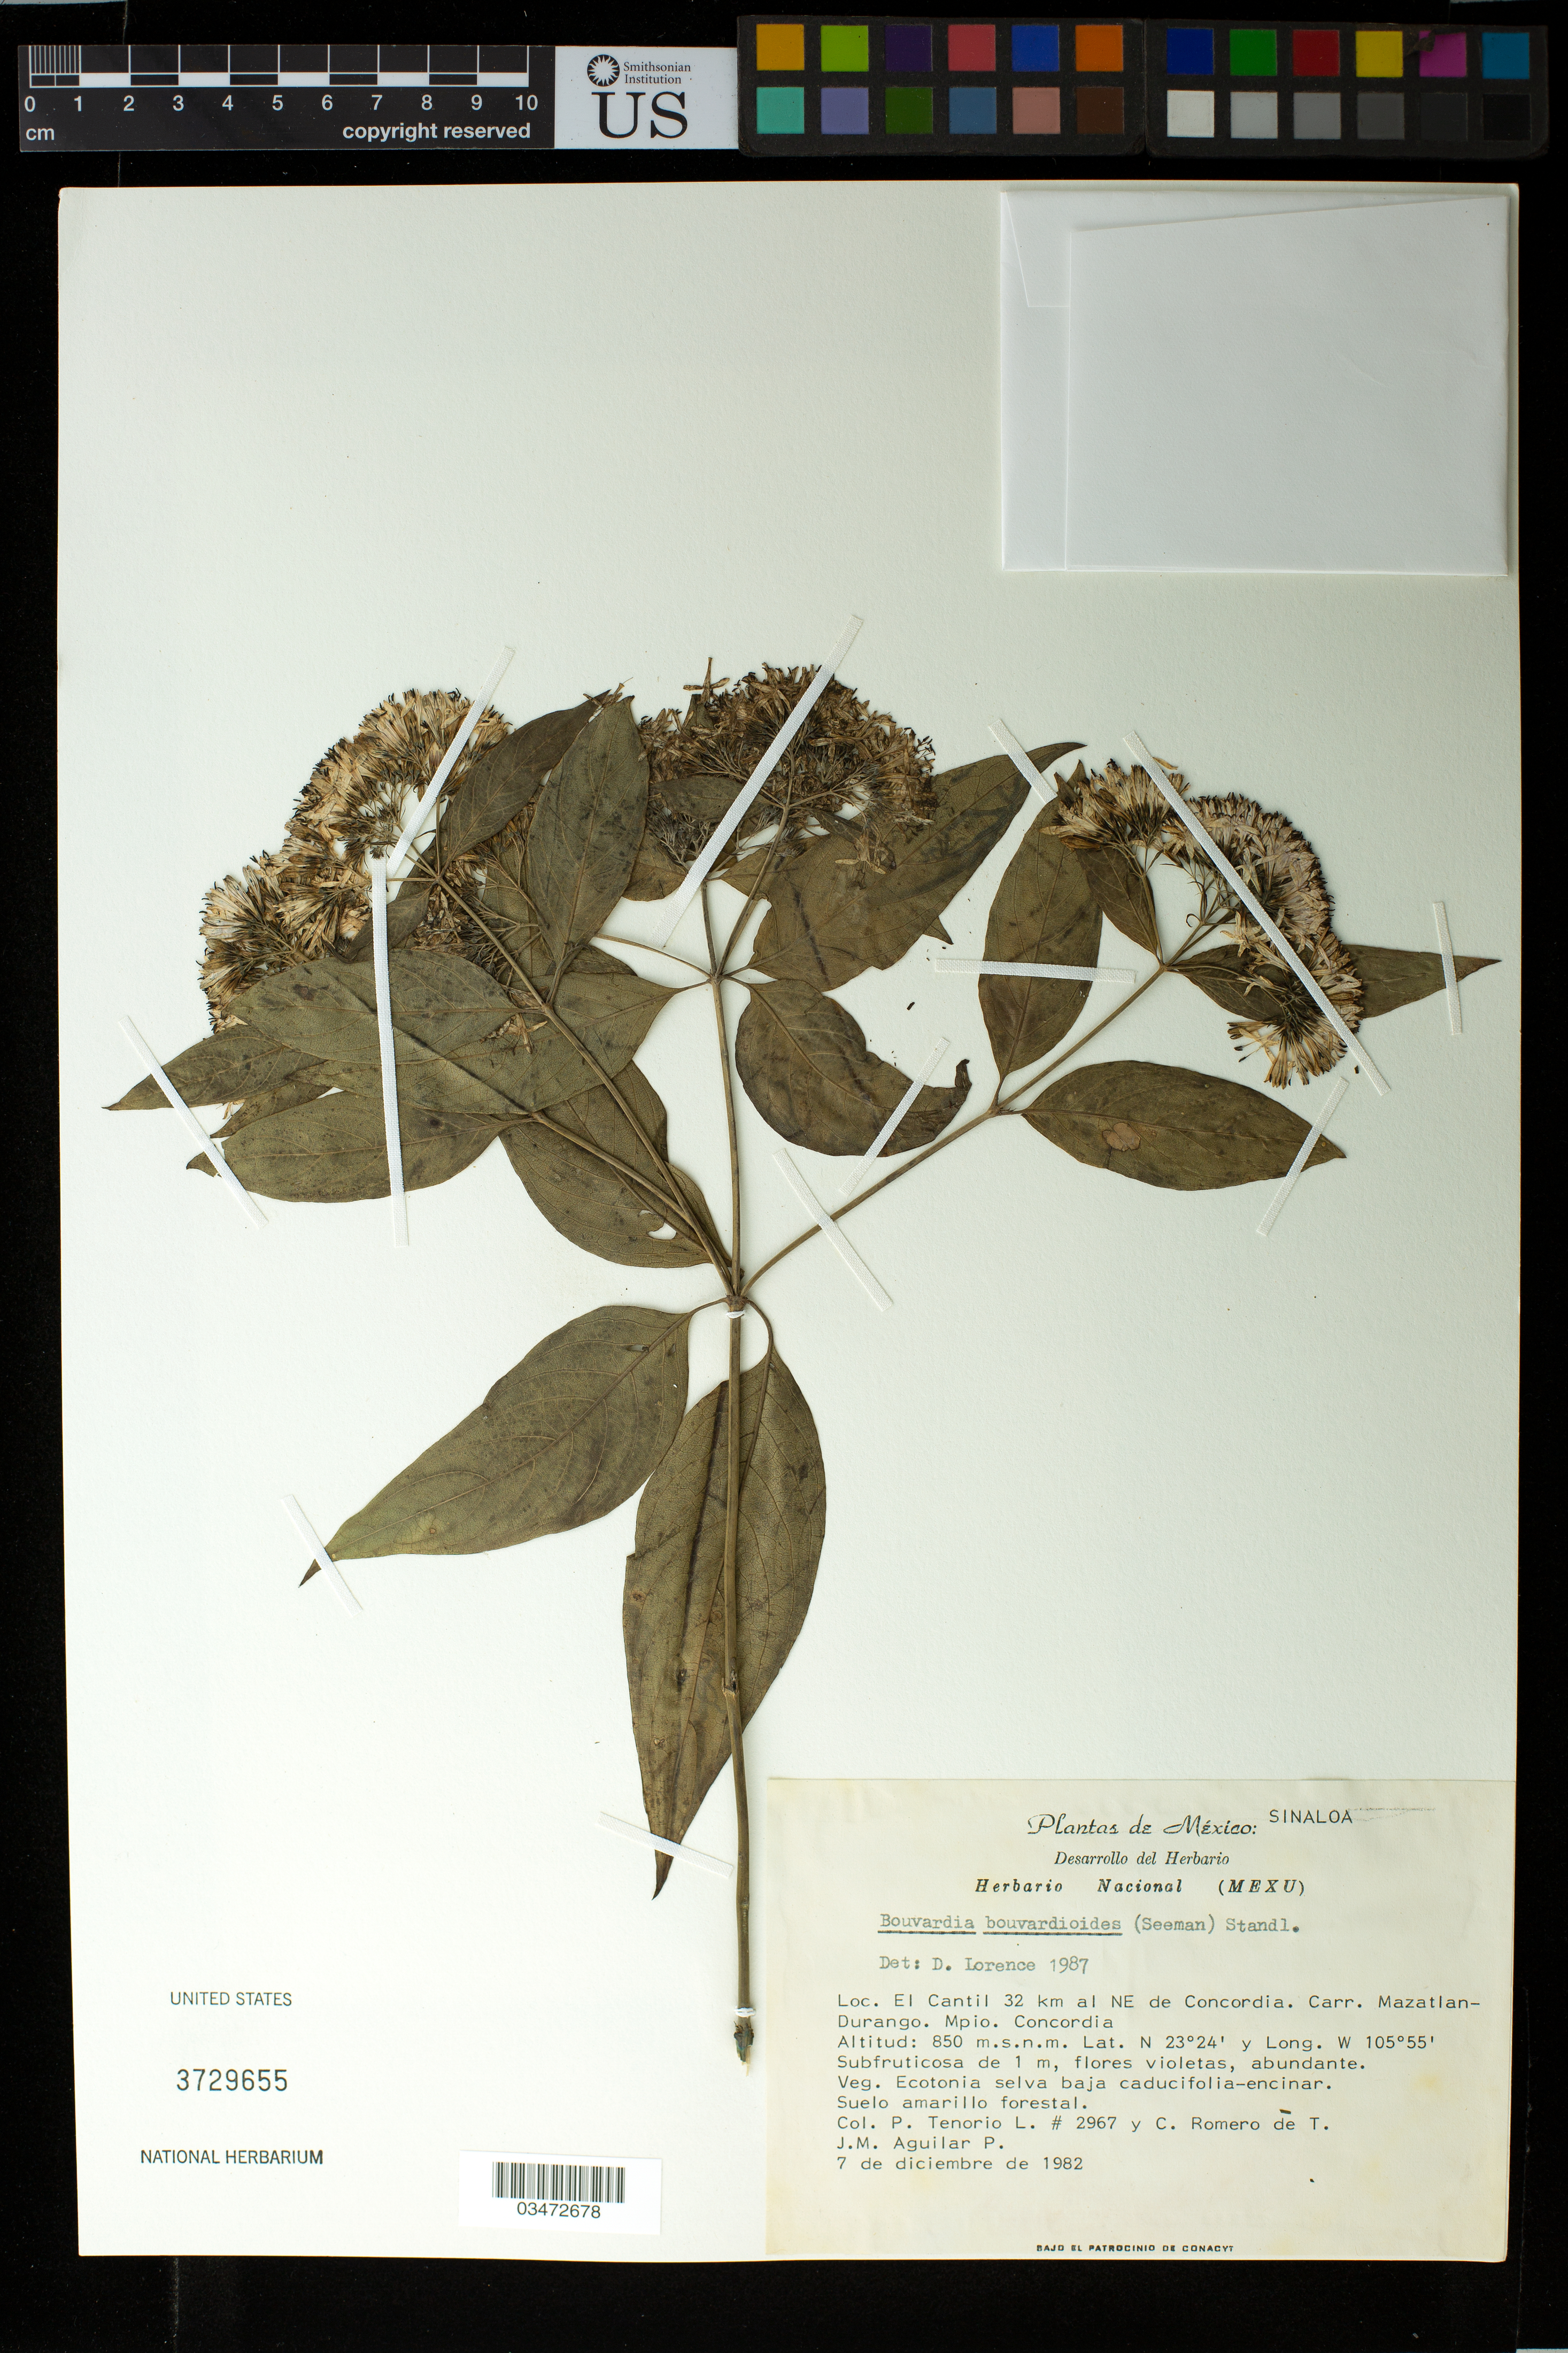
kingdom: Plantae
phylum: Tracheophyta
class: Magnoliopsida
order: Gentianales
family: Rubiaceae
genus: Bouvardia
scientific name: Bouvardia bouvardioides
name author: (Seem.) Standl.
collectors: P. Tenorio L., C. Romero de T. & Aguilar P., J. M.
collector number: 2967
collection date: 1982-12-07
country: Mexico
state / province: Sinaloa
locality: El Cantil 32 km al NE de Concordia. Carr. Mazatlan-Durango. Mpio. Concordia.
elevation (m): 850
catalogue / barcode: US 3729655